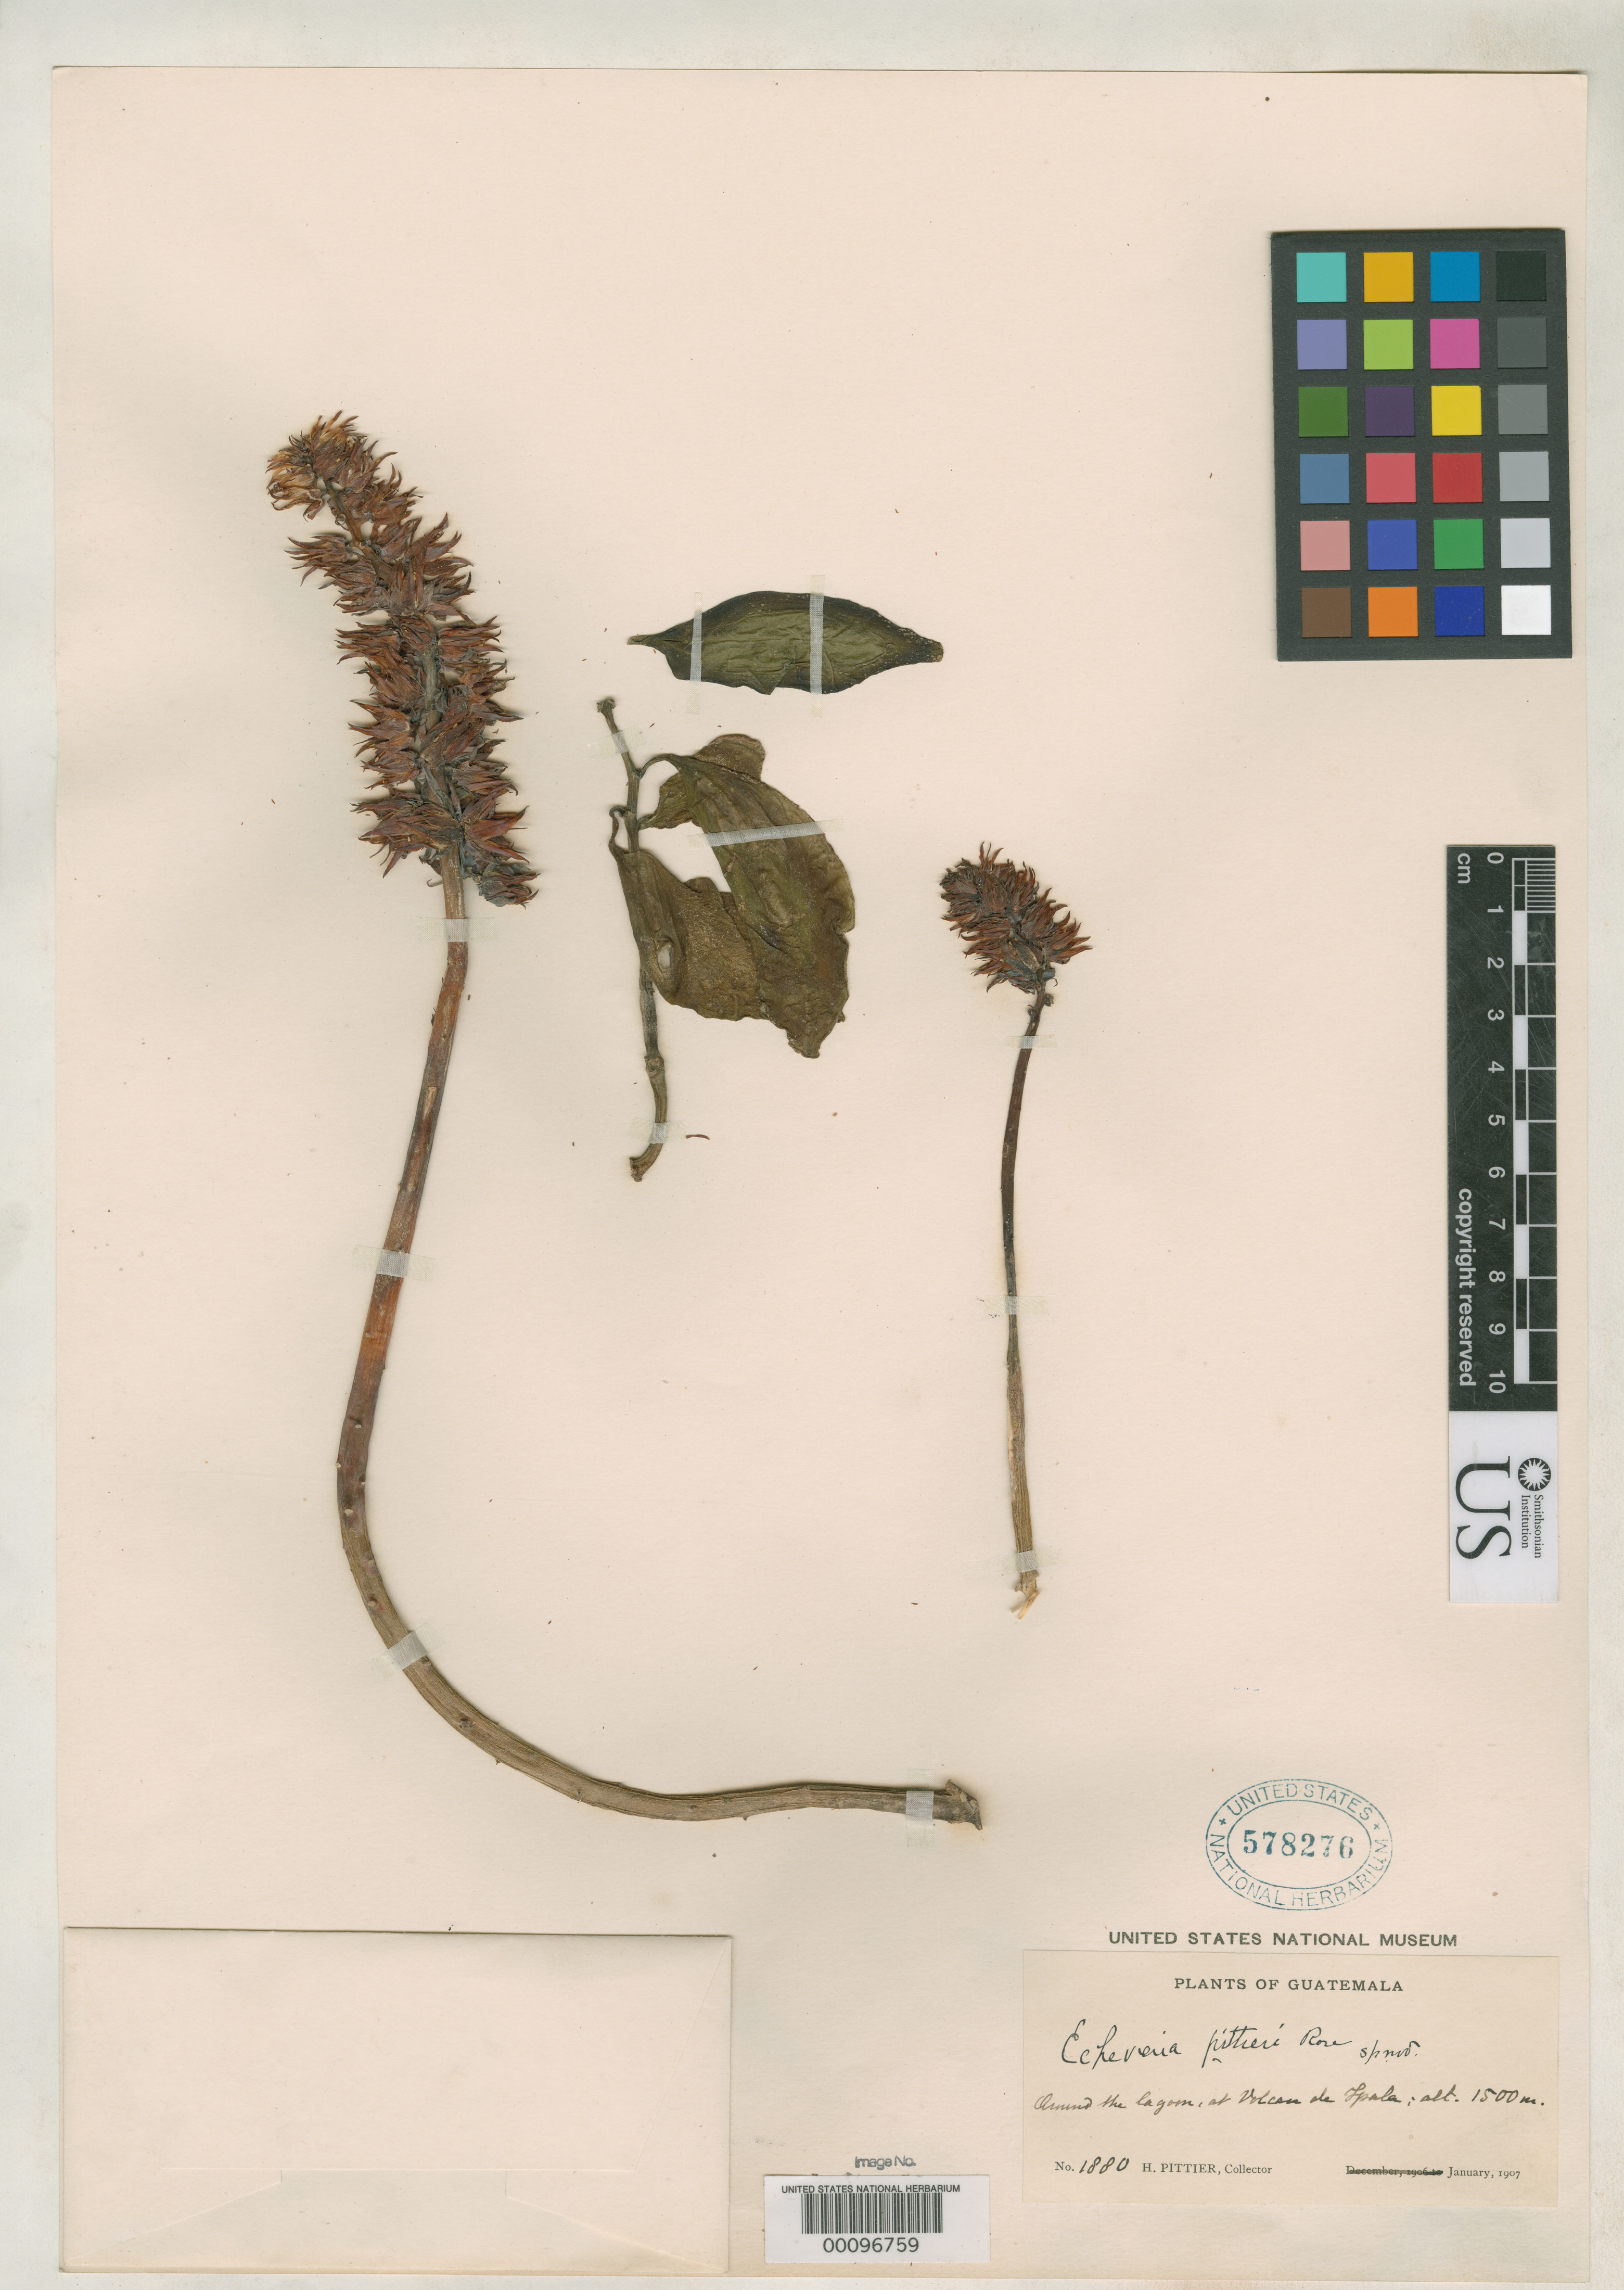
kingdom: Plantae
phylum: Tracheophyta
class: Magnoliopsida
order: Saxifragales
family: Crassulaceae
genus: Echeveria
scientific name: Echeveria pittieri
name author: Rose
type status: Isotype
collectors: H. F. Pittier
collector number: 1880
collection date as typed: Jan 1907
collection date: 1907-01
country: Guatemala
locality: Volcan de Ipala, around lagoon.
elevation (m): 1500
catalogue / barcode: US 578276